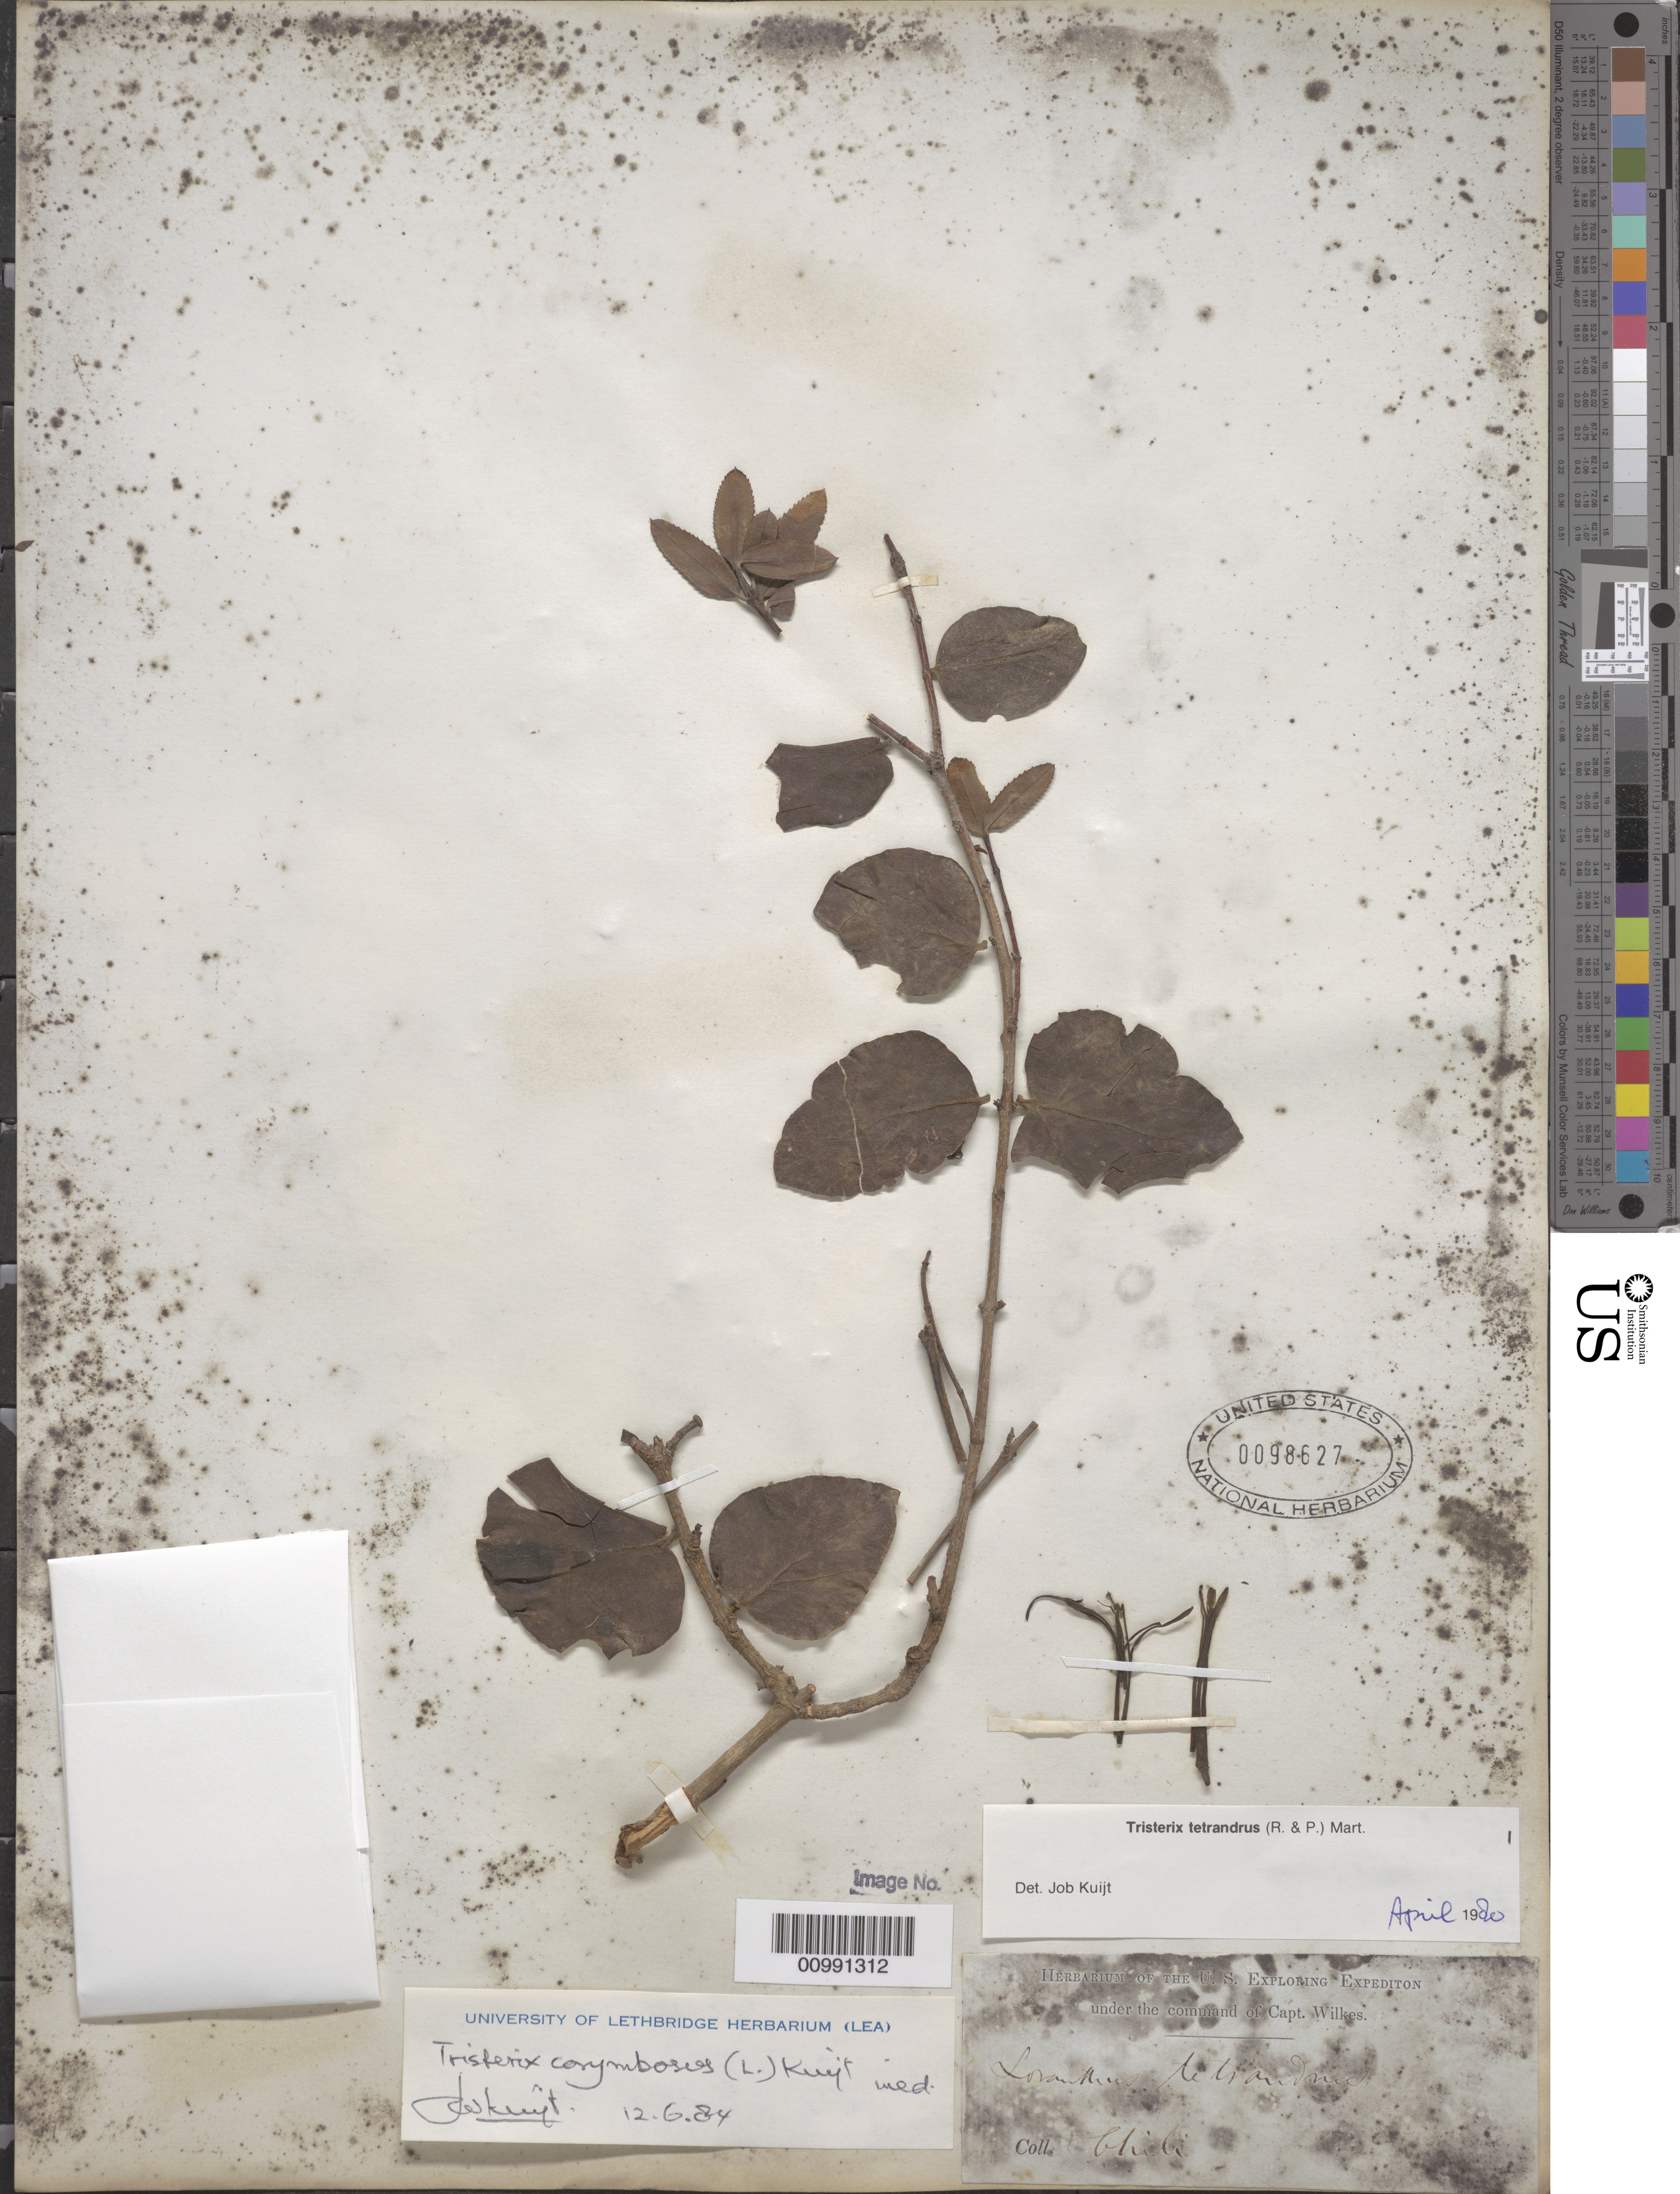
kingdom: Plantae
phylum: Tracheophyta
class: Magnoliopsida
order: Santalales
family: Loranthaceae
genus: Tristerix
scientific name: Tristerix corymbosus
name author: (L.) Kuijt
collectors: Wilkes Explor. Exped.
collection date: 1838/1842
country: Chile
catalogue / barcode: US 98627